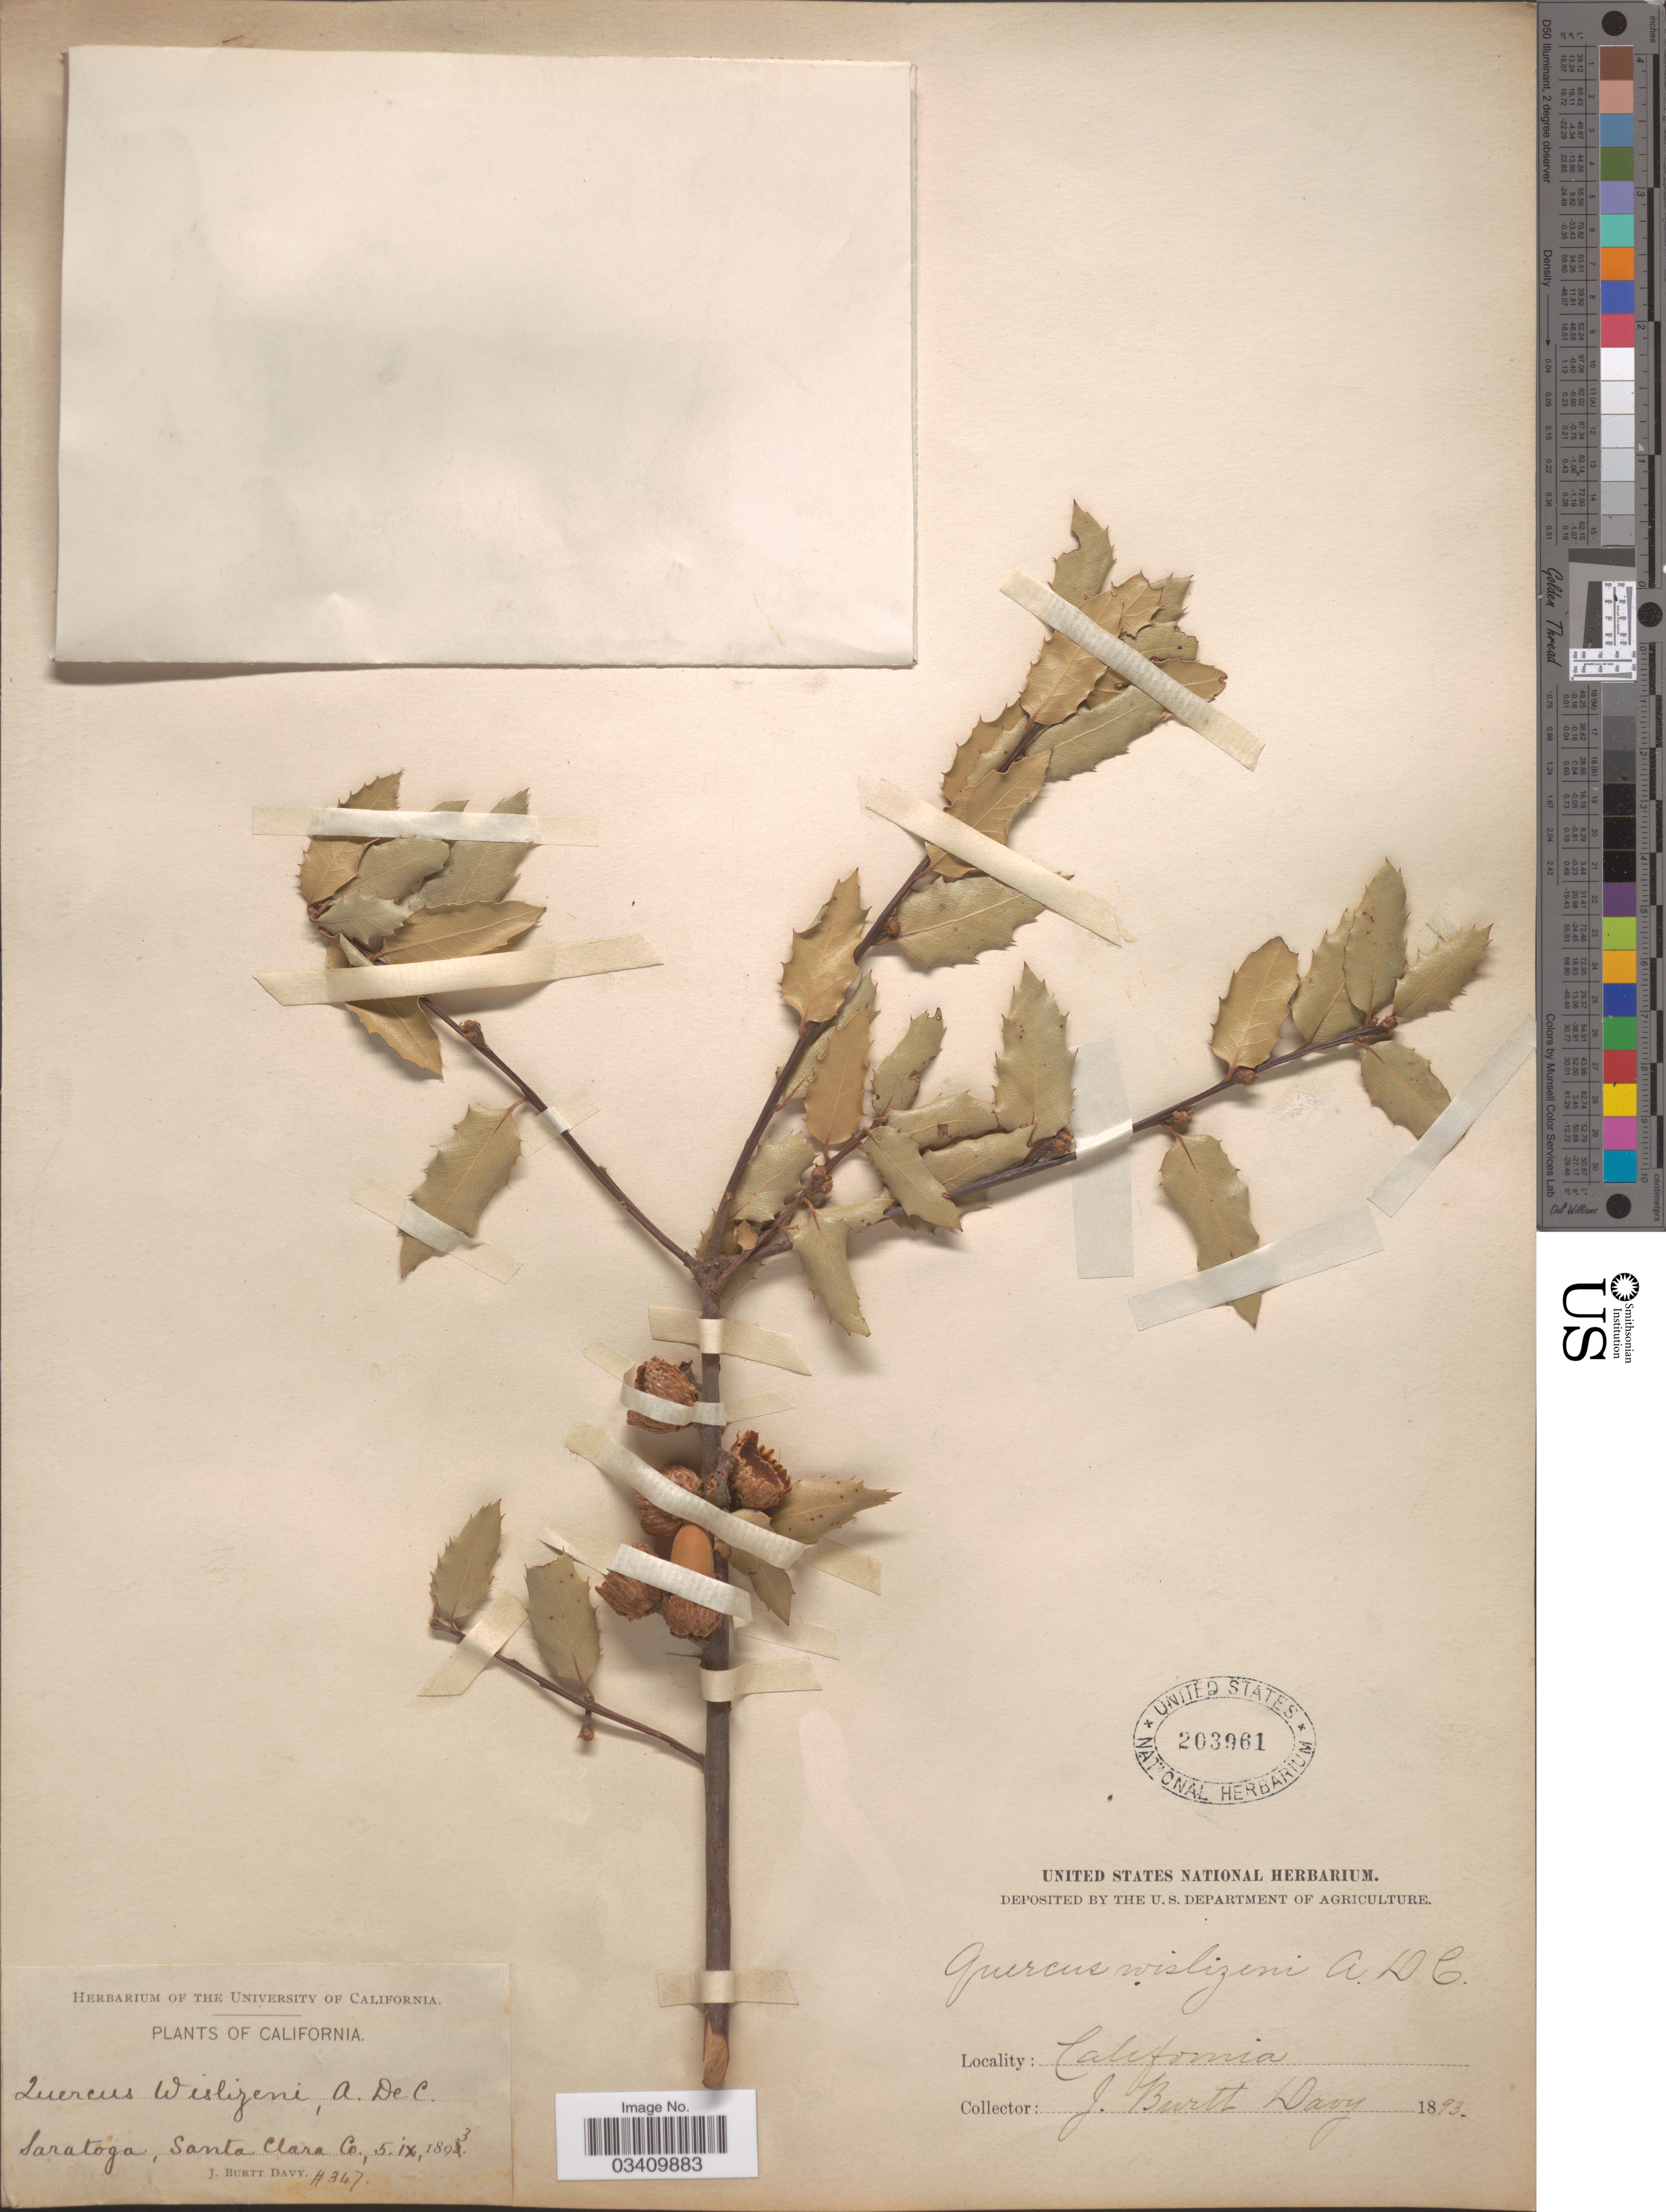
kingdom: Plantae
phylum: Tracheophyta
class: Magnoliopsida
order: Fagales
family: Fagaceae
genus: Quercus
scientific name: Quercus wislizeni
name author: A. DC.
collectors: J. Burtt Davy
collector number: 347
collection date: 1893-09-05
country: United States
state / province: California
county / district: Santa Clara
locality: Saratoga, Santa Clara Co.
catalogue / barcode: US 203961